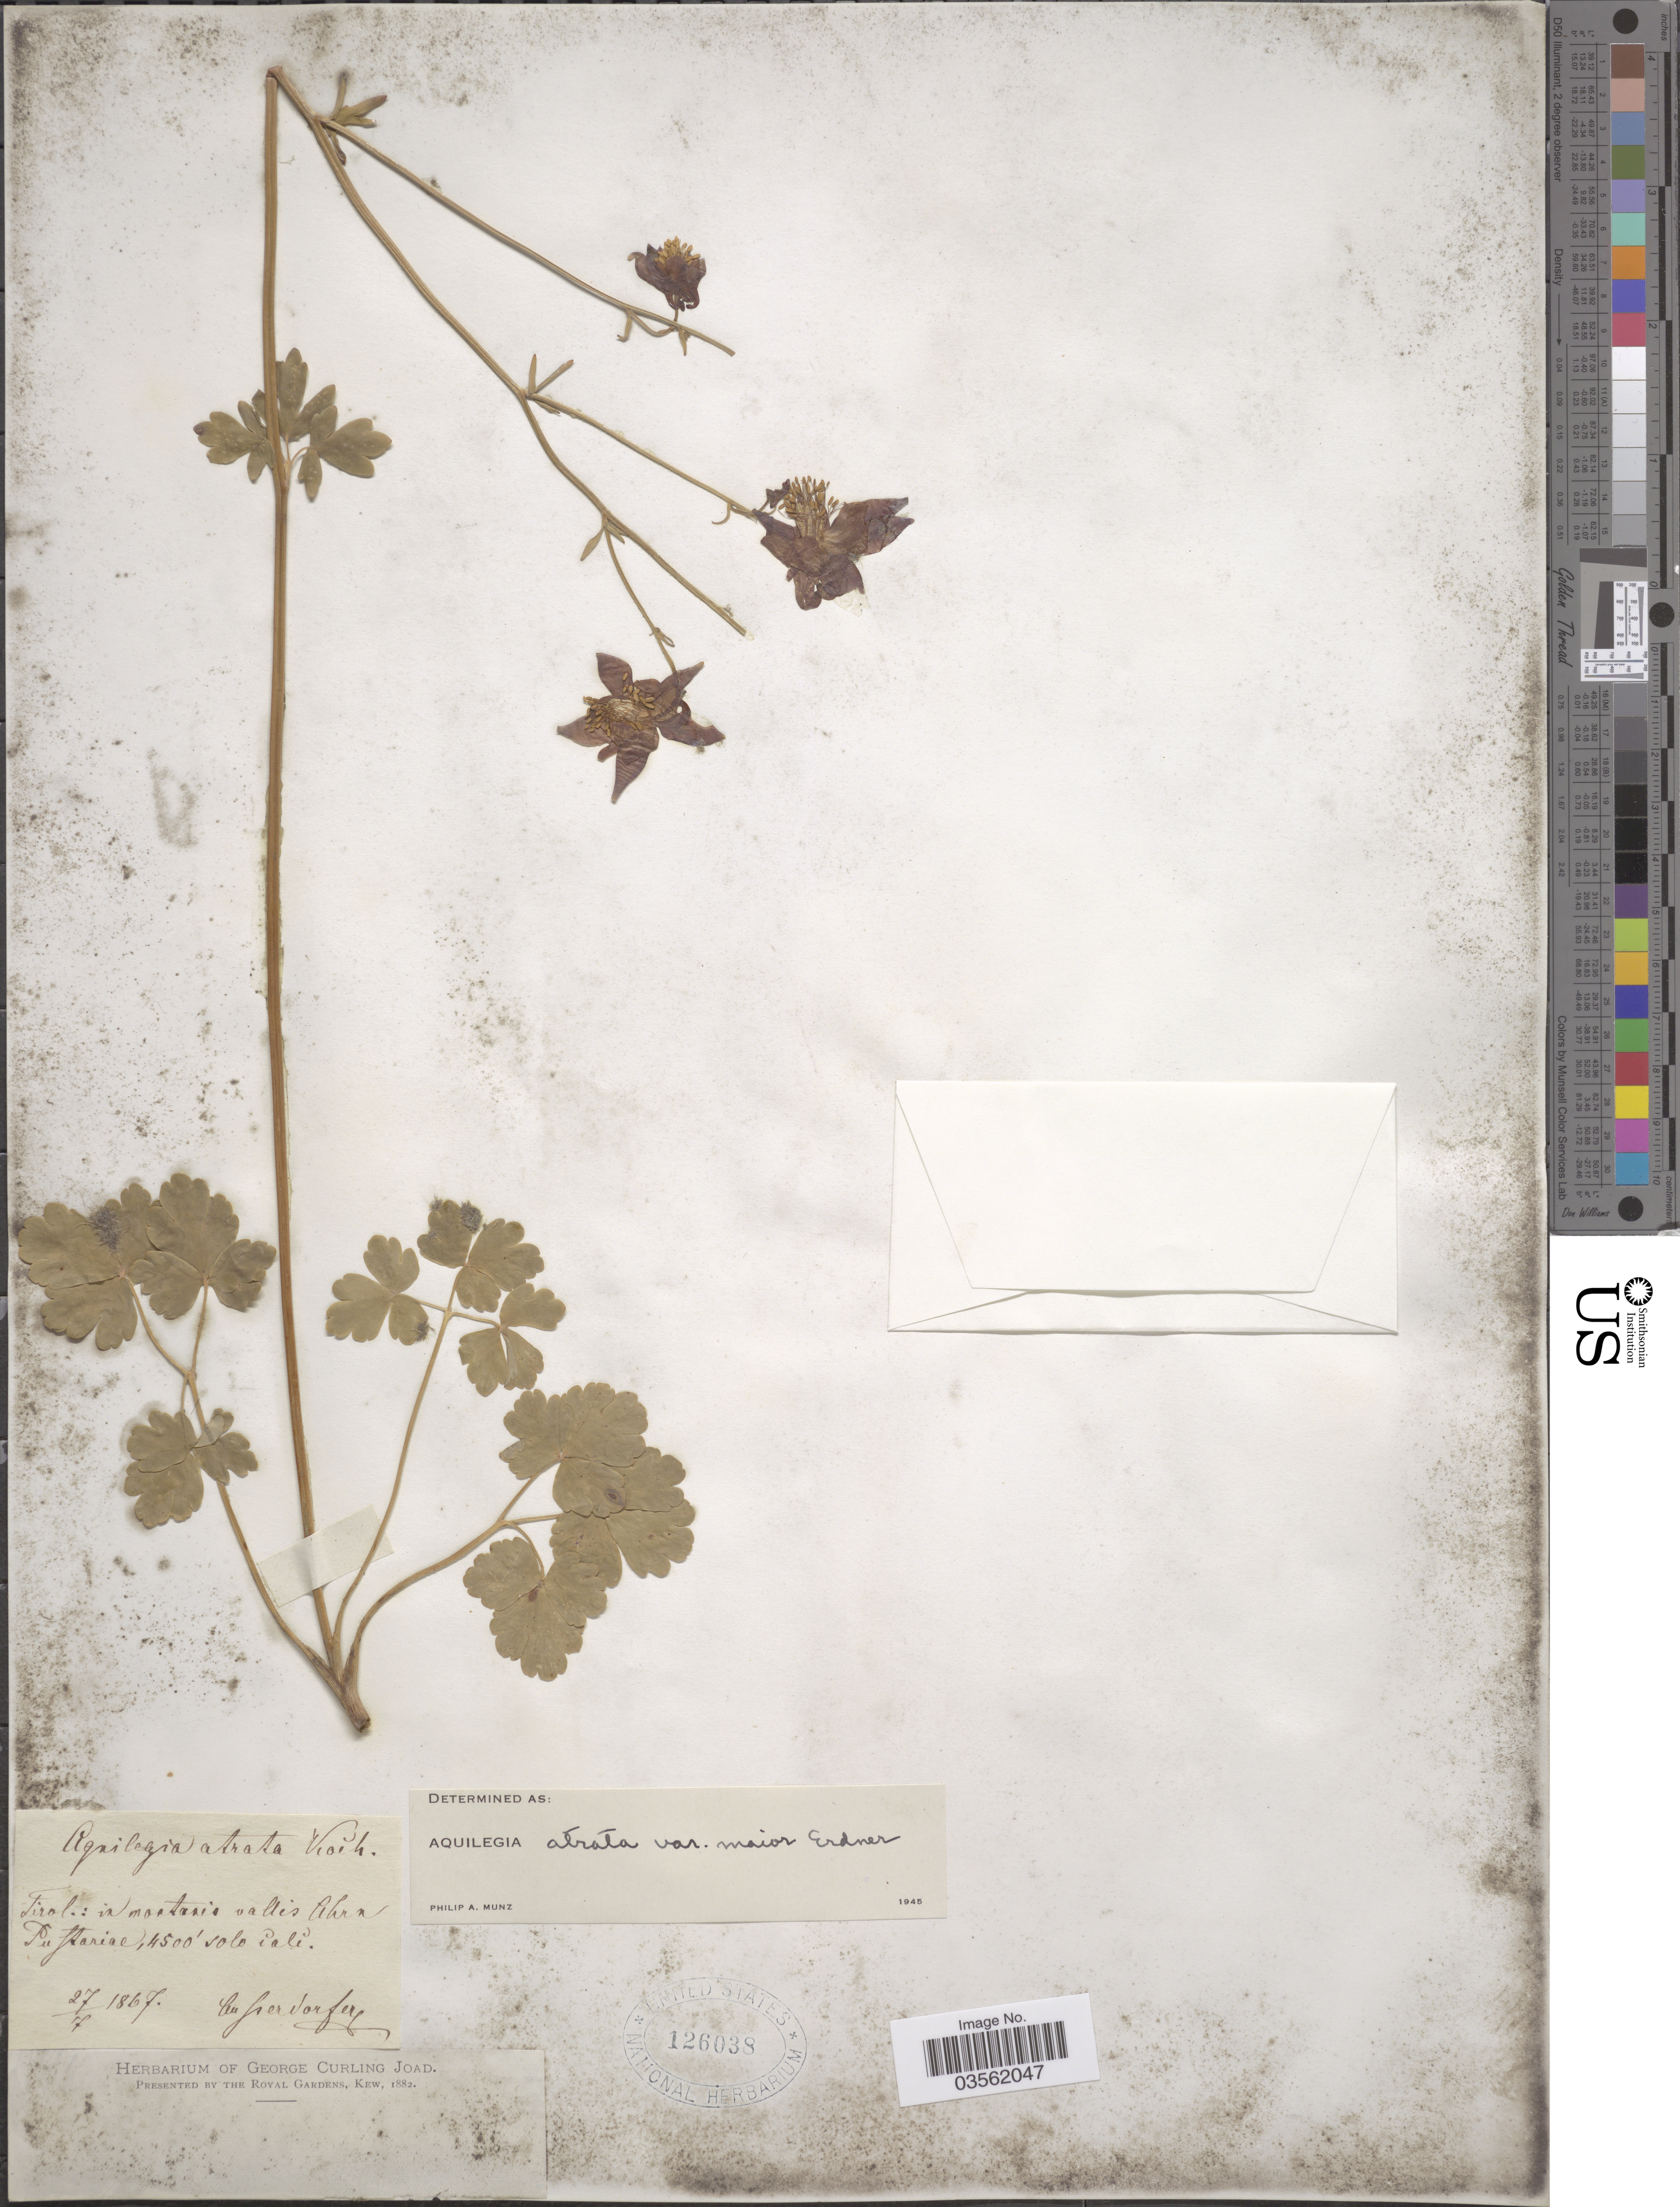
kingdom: Plantae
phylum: Tracheophyta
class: Magnoliopsida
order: Ranunculales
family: Ranunculaceae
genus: Aquilegia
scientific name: Aquilegia atrata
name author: Koch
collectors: Auf verdorfer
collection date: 1867-07-27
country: Italy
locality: Tirol: in montanis vallis Ahra Pustariae.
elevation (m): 1372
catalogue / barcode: US 126038